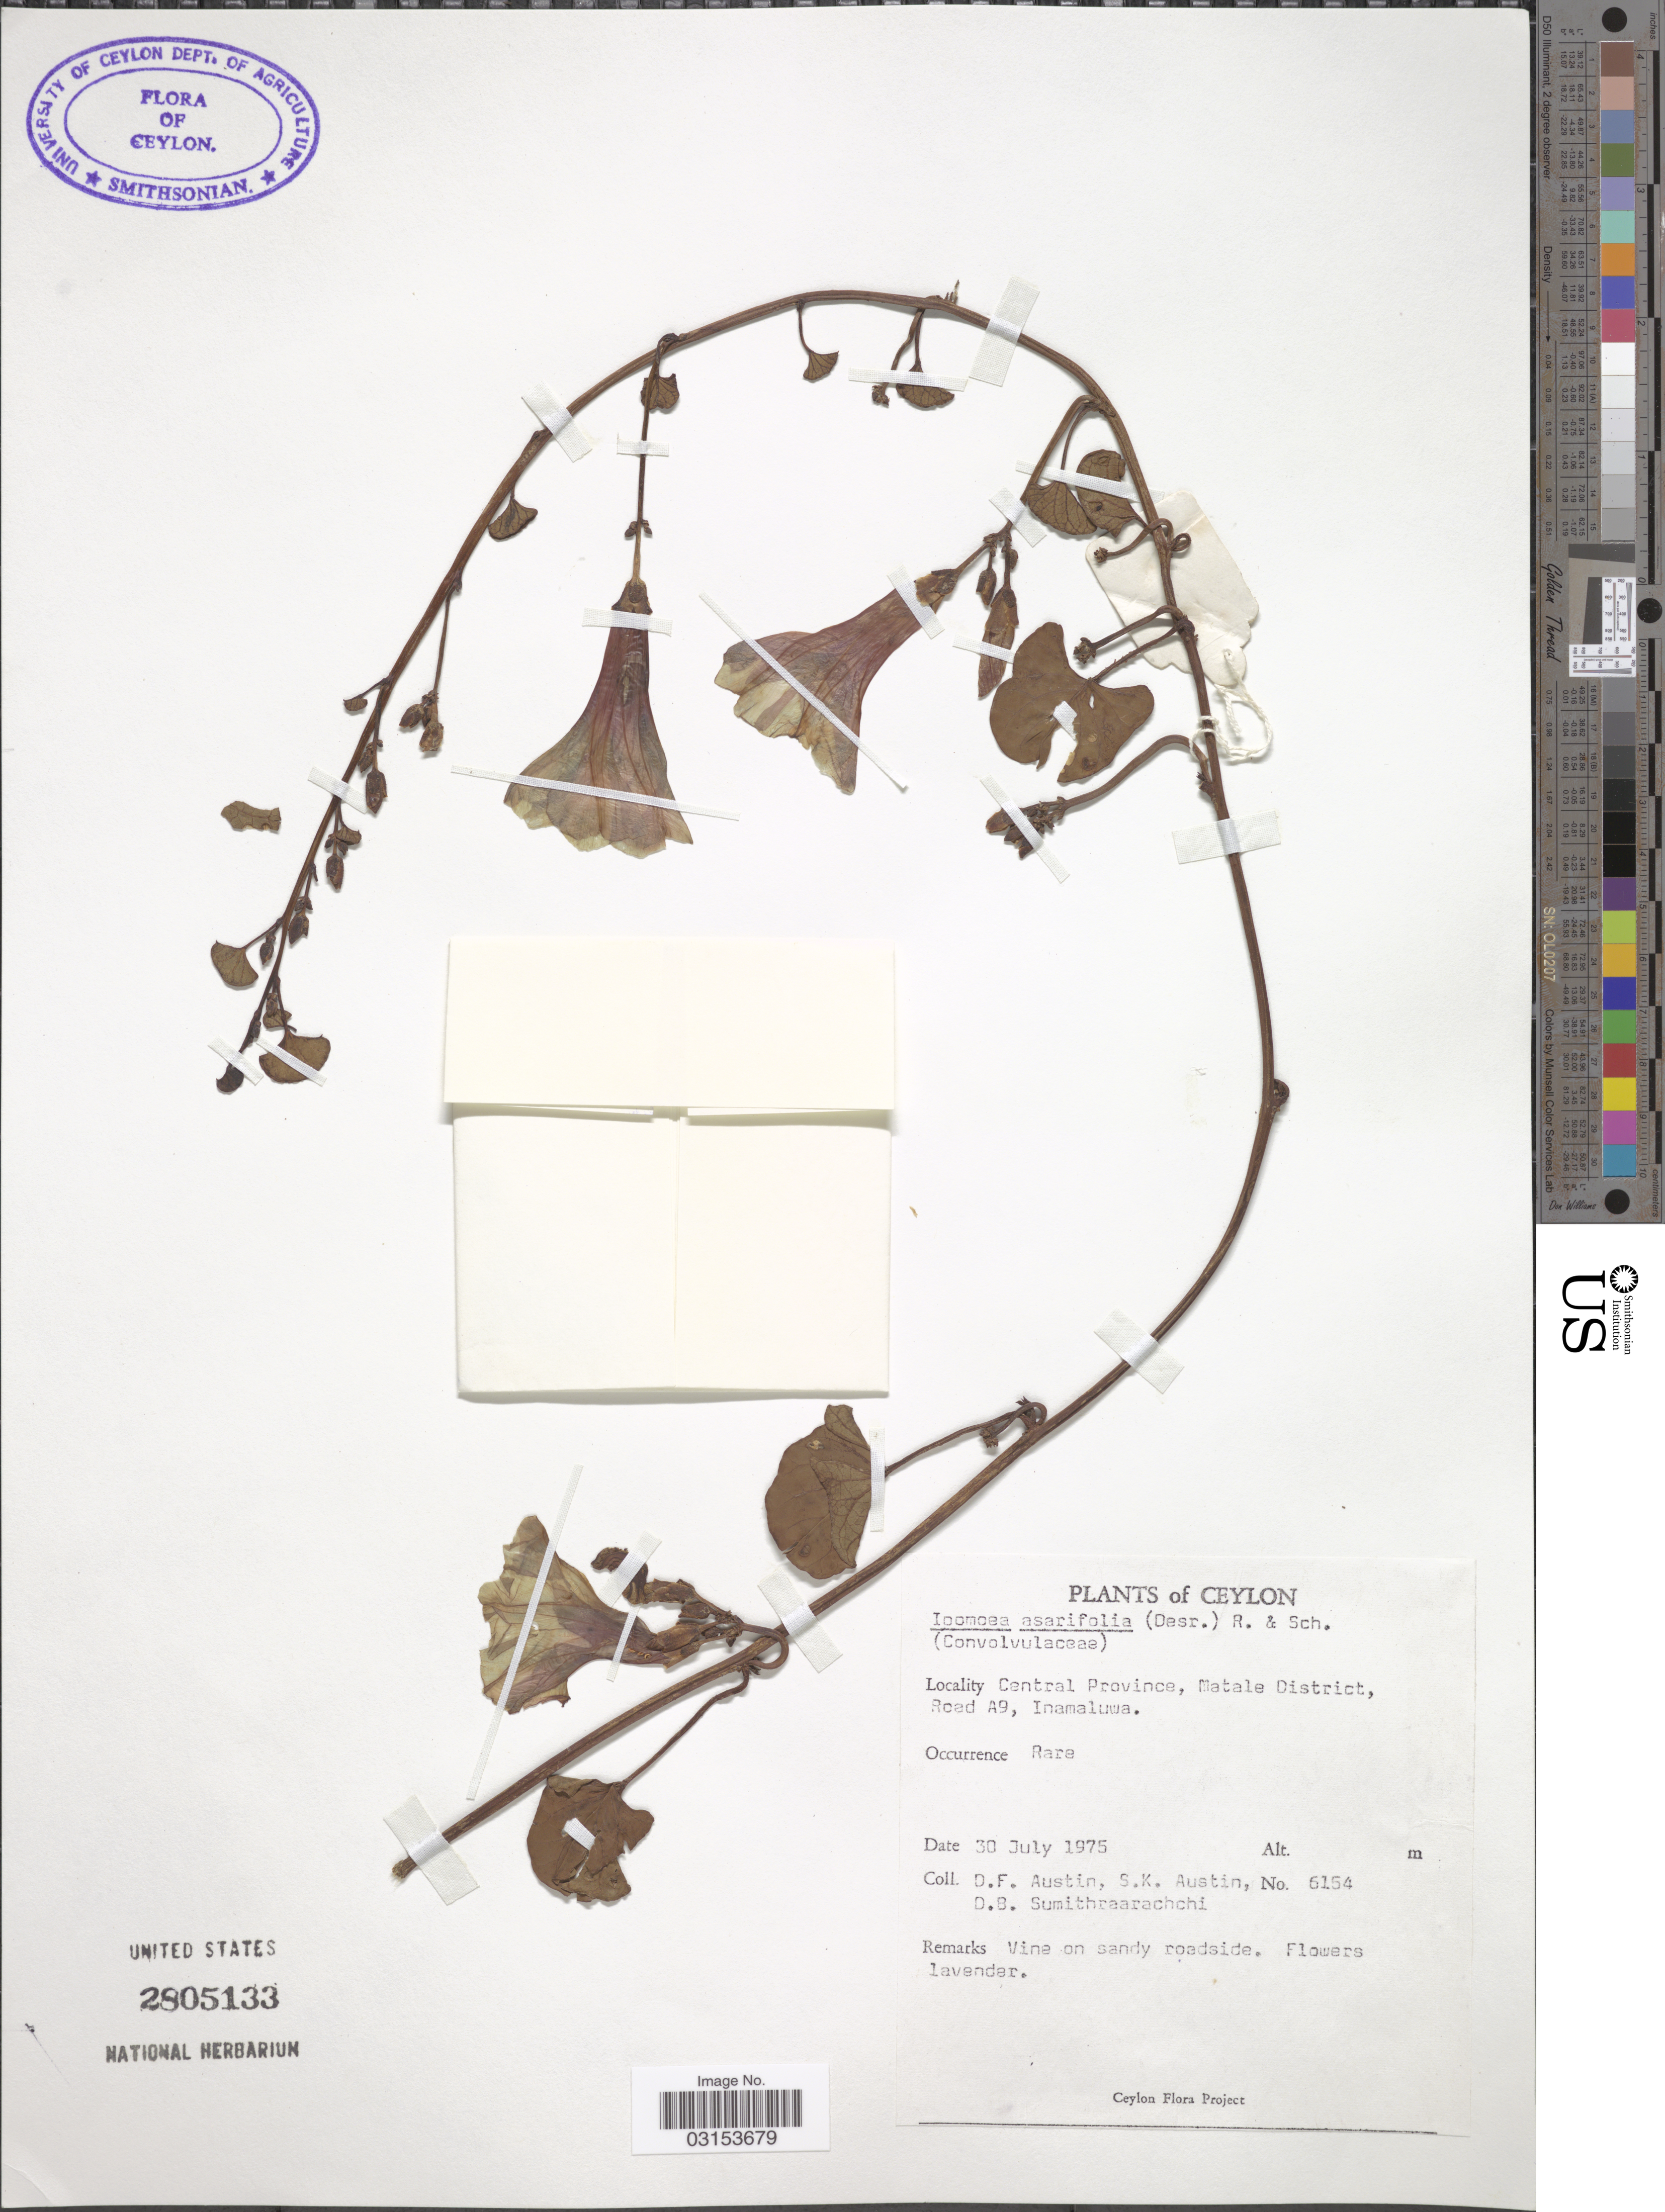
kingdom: Plantae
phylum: Tracheophyta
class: Magnoliopsida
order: Solanales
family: Convolvulaceae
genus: Ipomoea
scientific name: Ipomoea asarifolia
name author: (Desr.) Roem. & Schult.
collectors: D. Austin, S. Austin & D. B. Sumithraarachchi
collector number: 6154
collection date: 1975-07-30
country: Sri Lanka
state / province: Central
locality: Ceylon. Matale District, Road A9, Inamaluwa.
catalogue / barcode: US 2805133